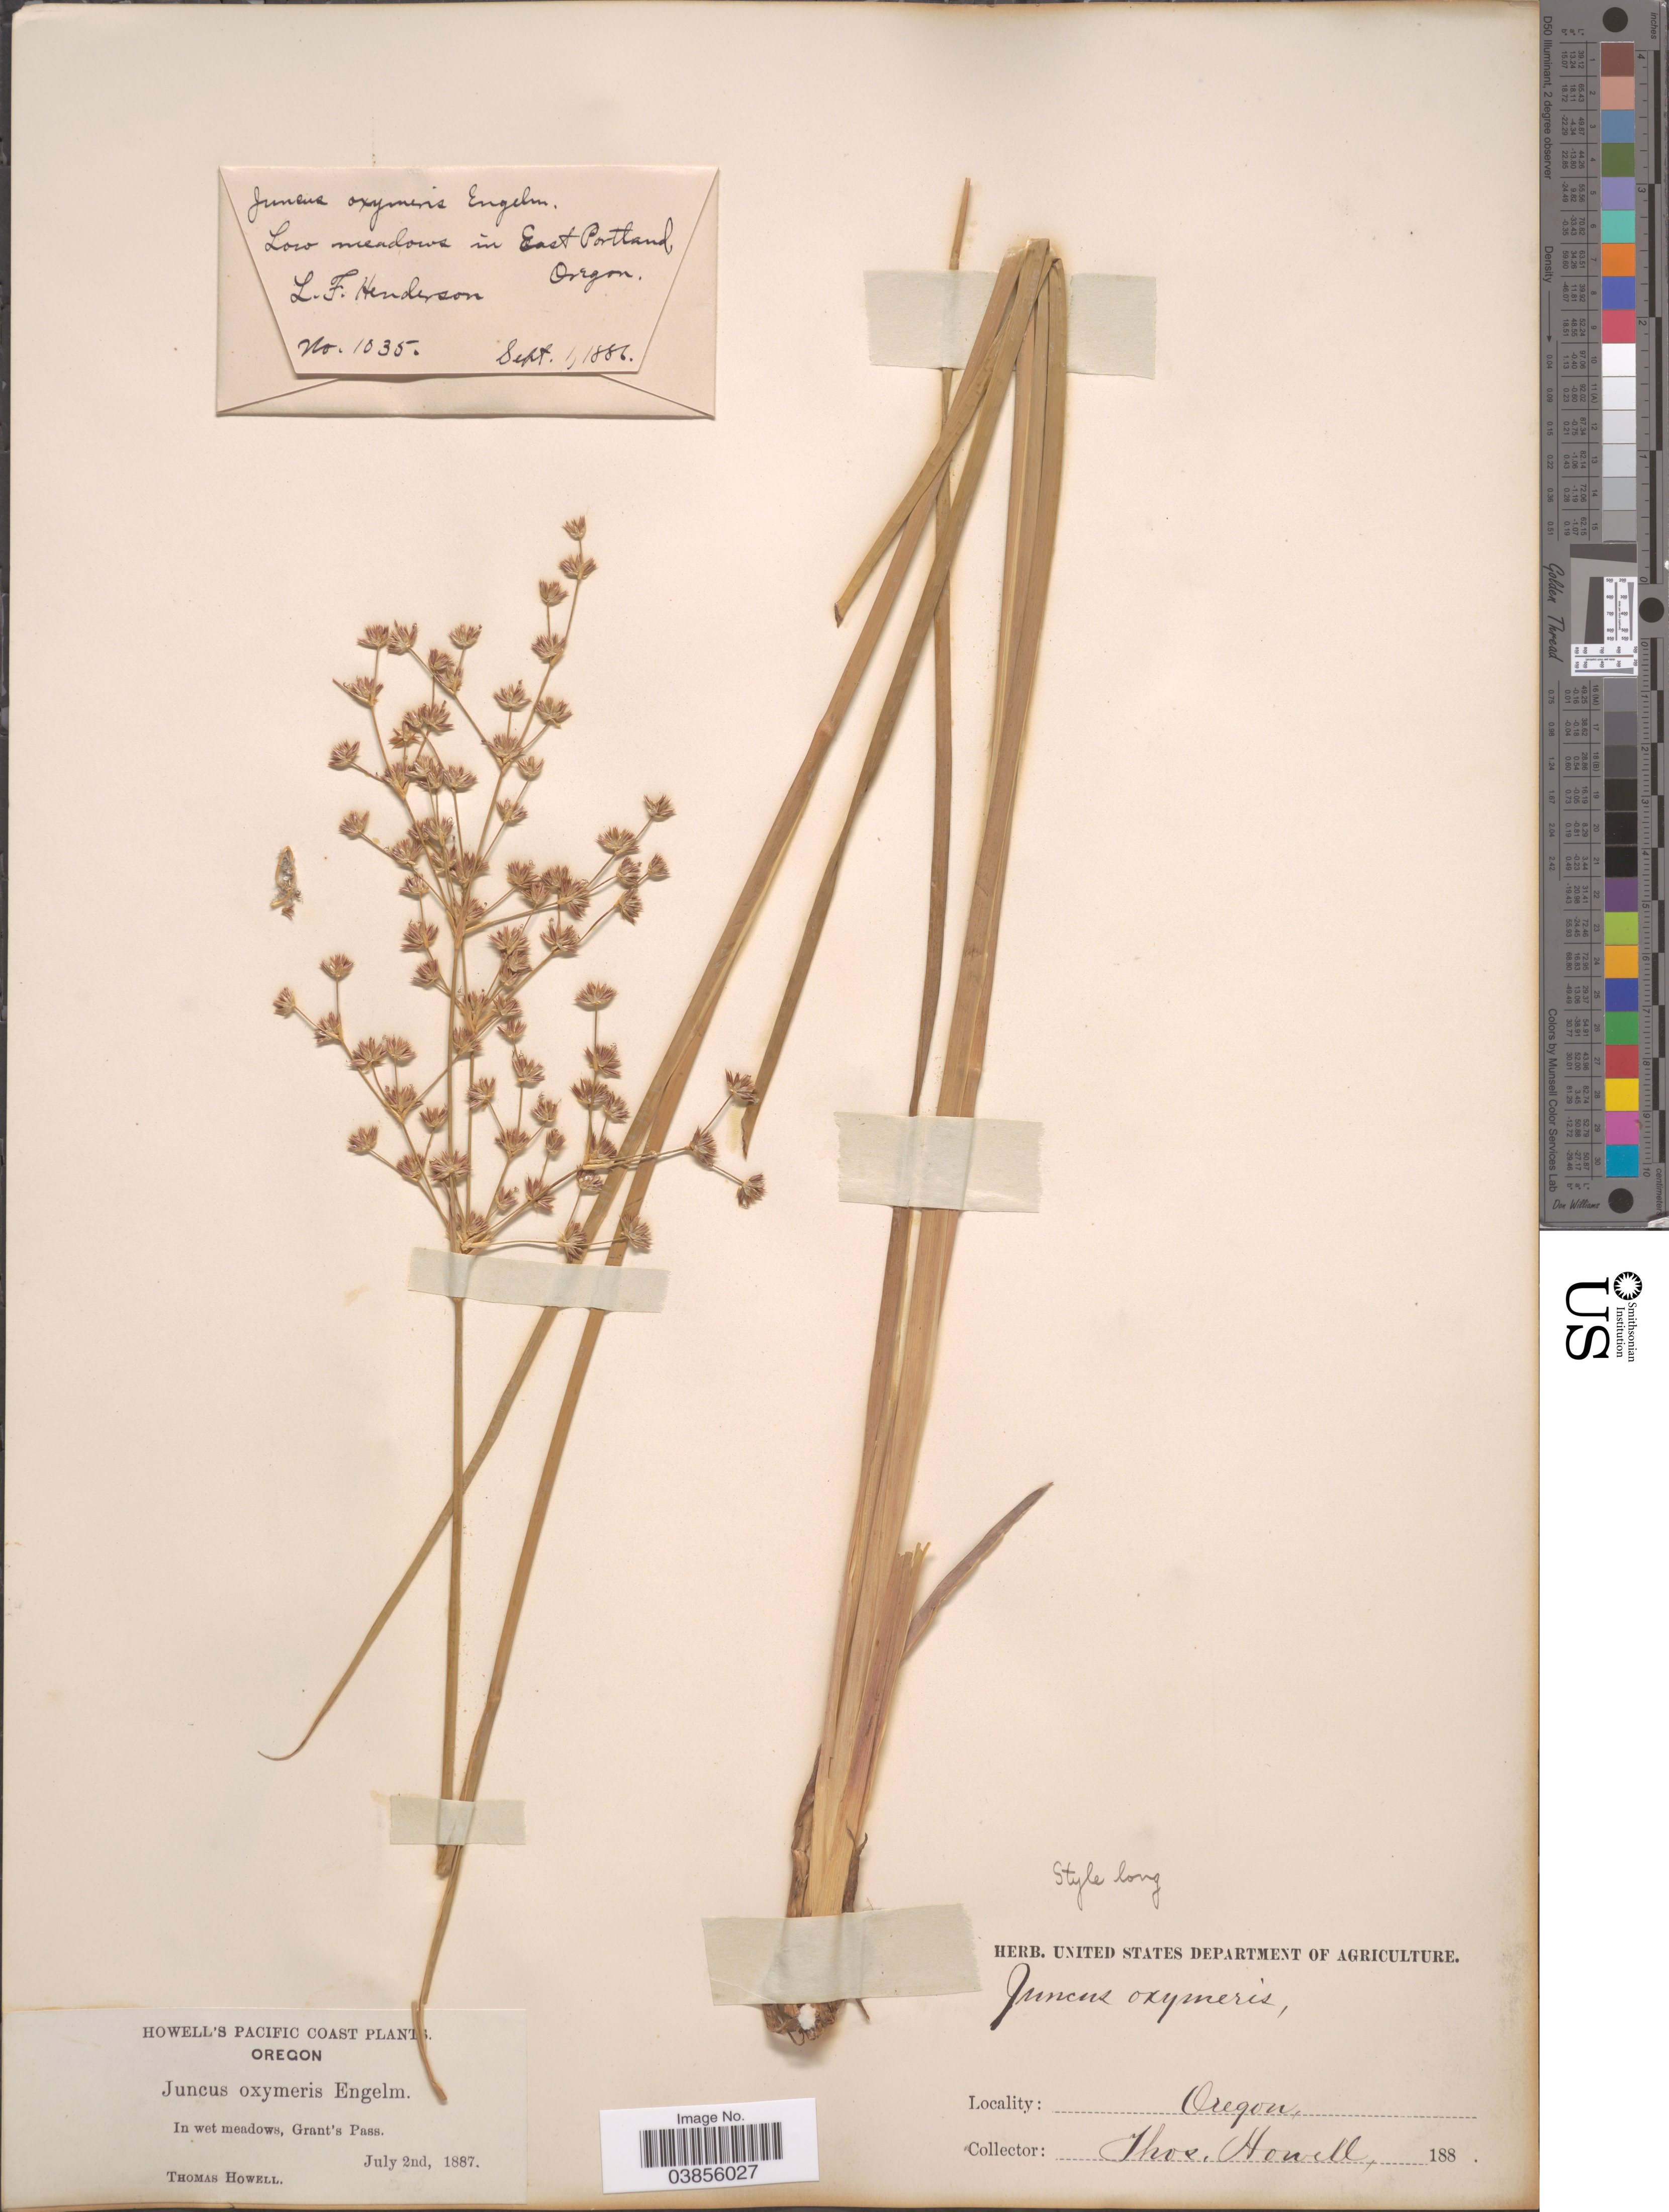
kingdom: Plantae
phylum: Tracheophyta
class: Liliopsida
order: Poales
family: Juncaceae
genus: Juncus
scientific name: Juncus oxymeris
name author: Engelm.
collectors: T. Howell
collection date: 1887-07-02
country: United States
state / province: Oregon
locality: Pacific Coast. Grant's Pass.